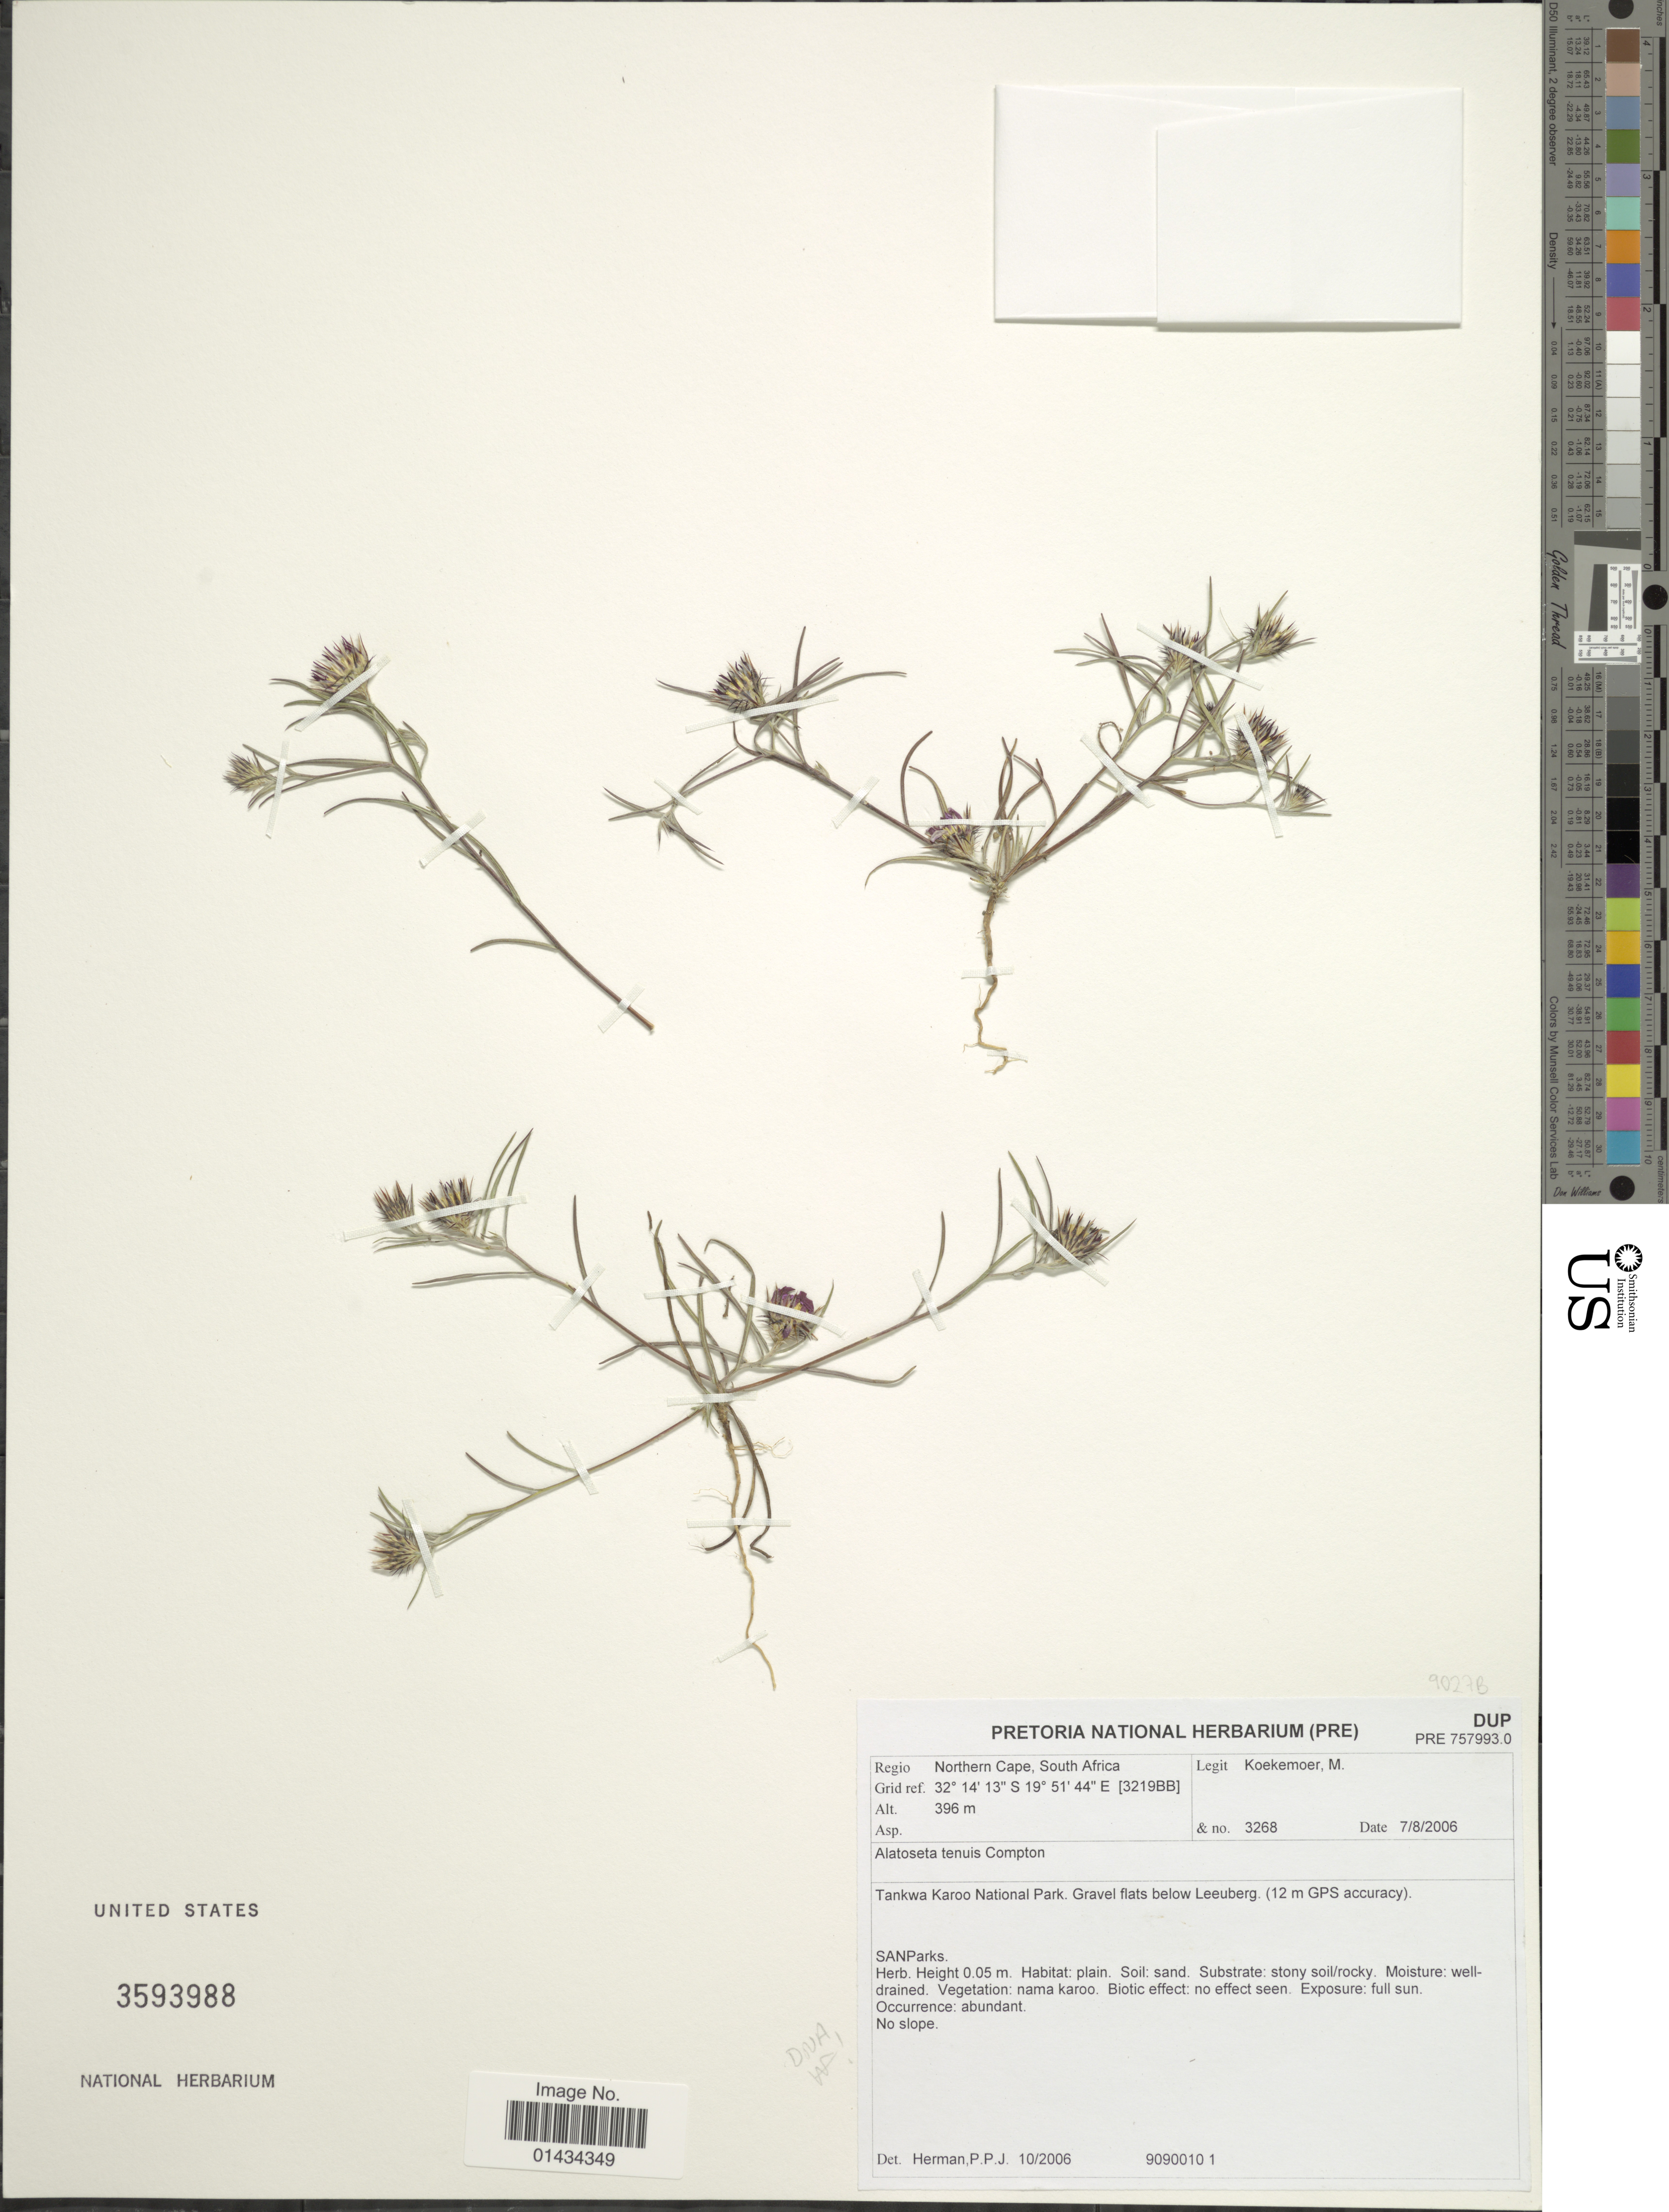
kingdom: Plantae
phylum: Tracheophyta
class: Magnoliopsida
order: Asterales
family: Asteraceae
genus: Alatoseta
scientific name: Alatoseta tenuis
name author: Compton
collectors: M. Koekemoer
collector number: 3268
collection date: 2006-08-07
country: South Africa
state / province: Northern Cape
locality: Tankwa Karoo National Park, gravel flats below Leeuberg (12 m GPS accuracy), Sanparks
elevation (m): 396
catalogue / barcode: US 3593988